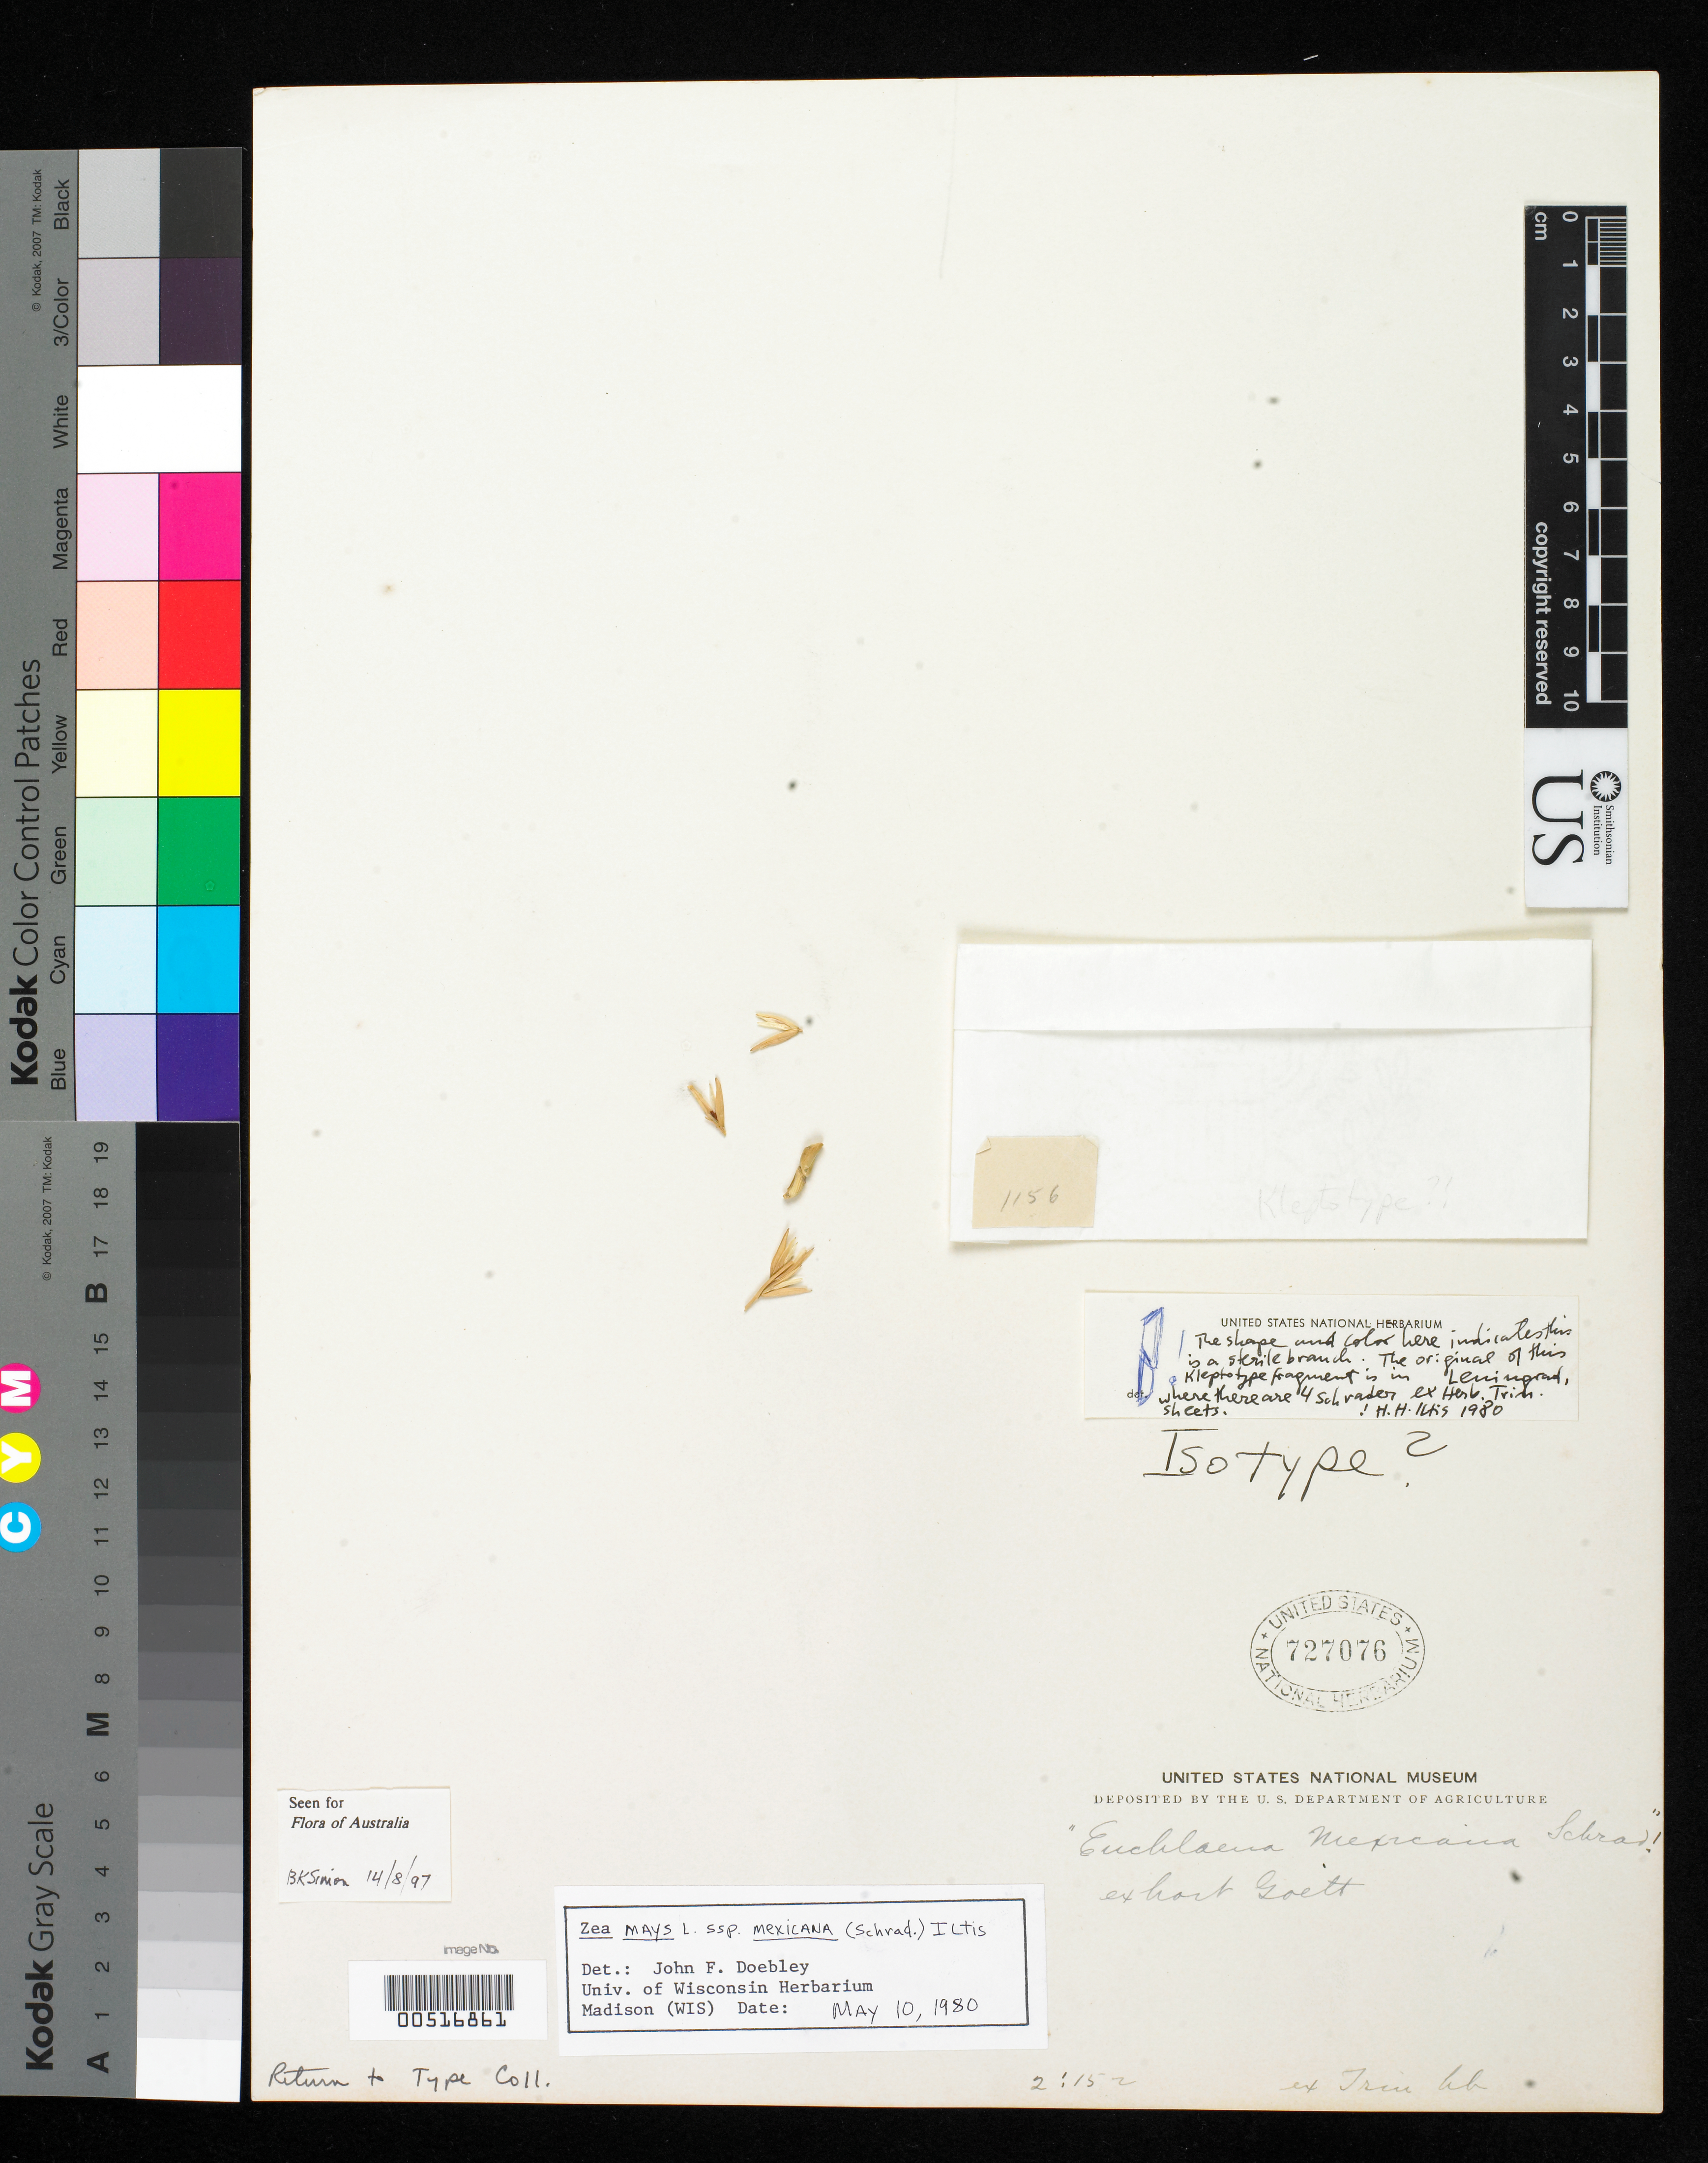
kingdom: Plantae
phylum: Tracheophyta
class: Liliopsida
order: Poales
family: Poaceae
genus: Euchlaena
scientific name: Euchlaena mexicana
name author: Schrad.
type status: Type Fragment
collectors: F. Muehlenpfordt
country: Mexico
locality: E of Monserrat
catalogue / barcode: US 727076